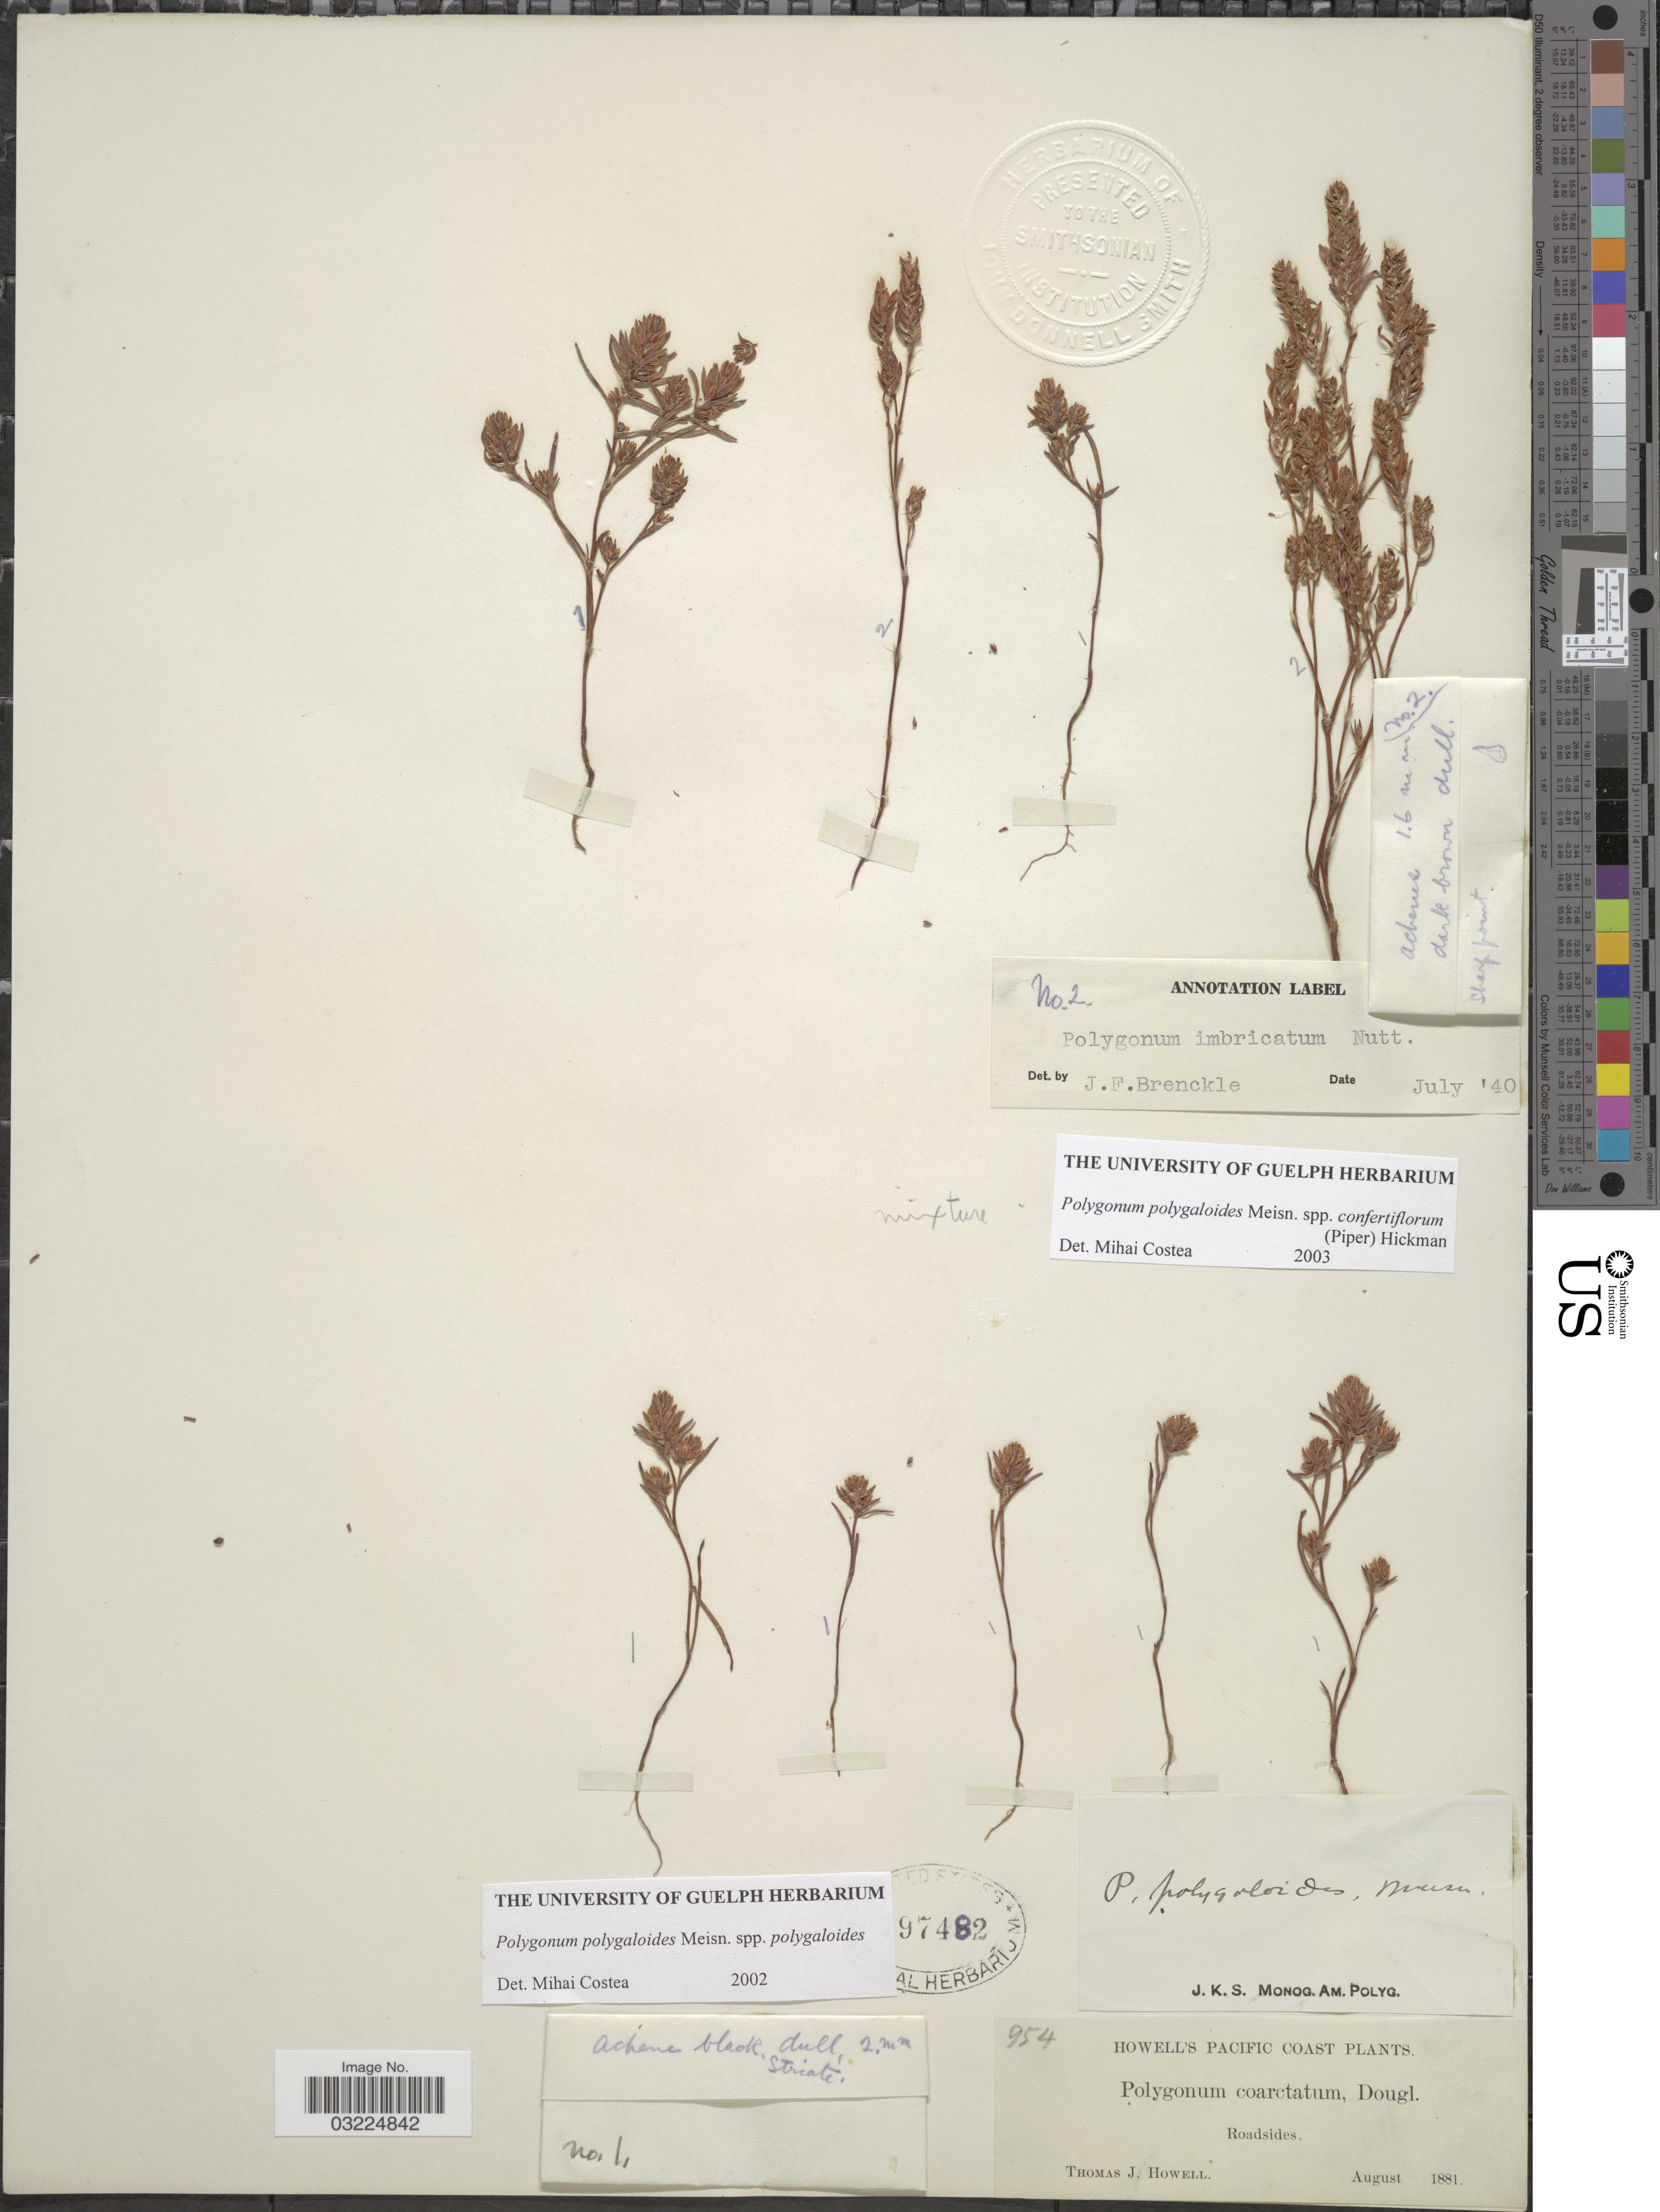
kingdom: Plantae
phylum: Tracheophyta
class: Magnoliopsida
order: Caryophyllales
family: Polygonaceae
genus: Polygonum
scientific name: Polygonum polygaloides subsp. polygaloides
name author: Meisn.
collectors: T. J. Howell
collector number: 954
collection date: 1881-08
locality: Pacific Coast. Roadsides.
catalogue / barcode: US 97482